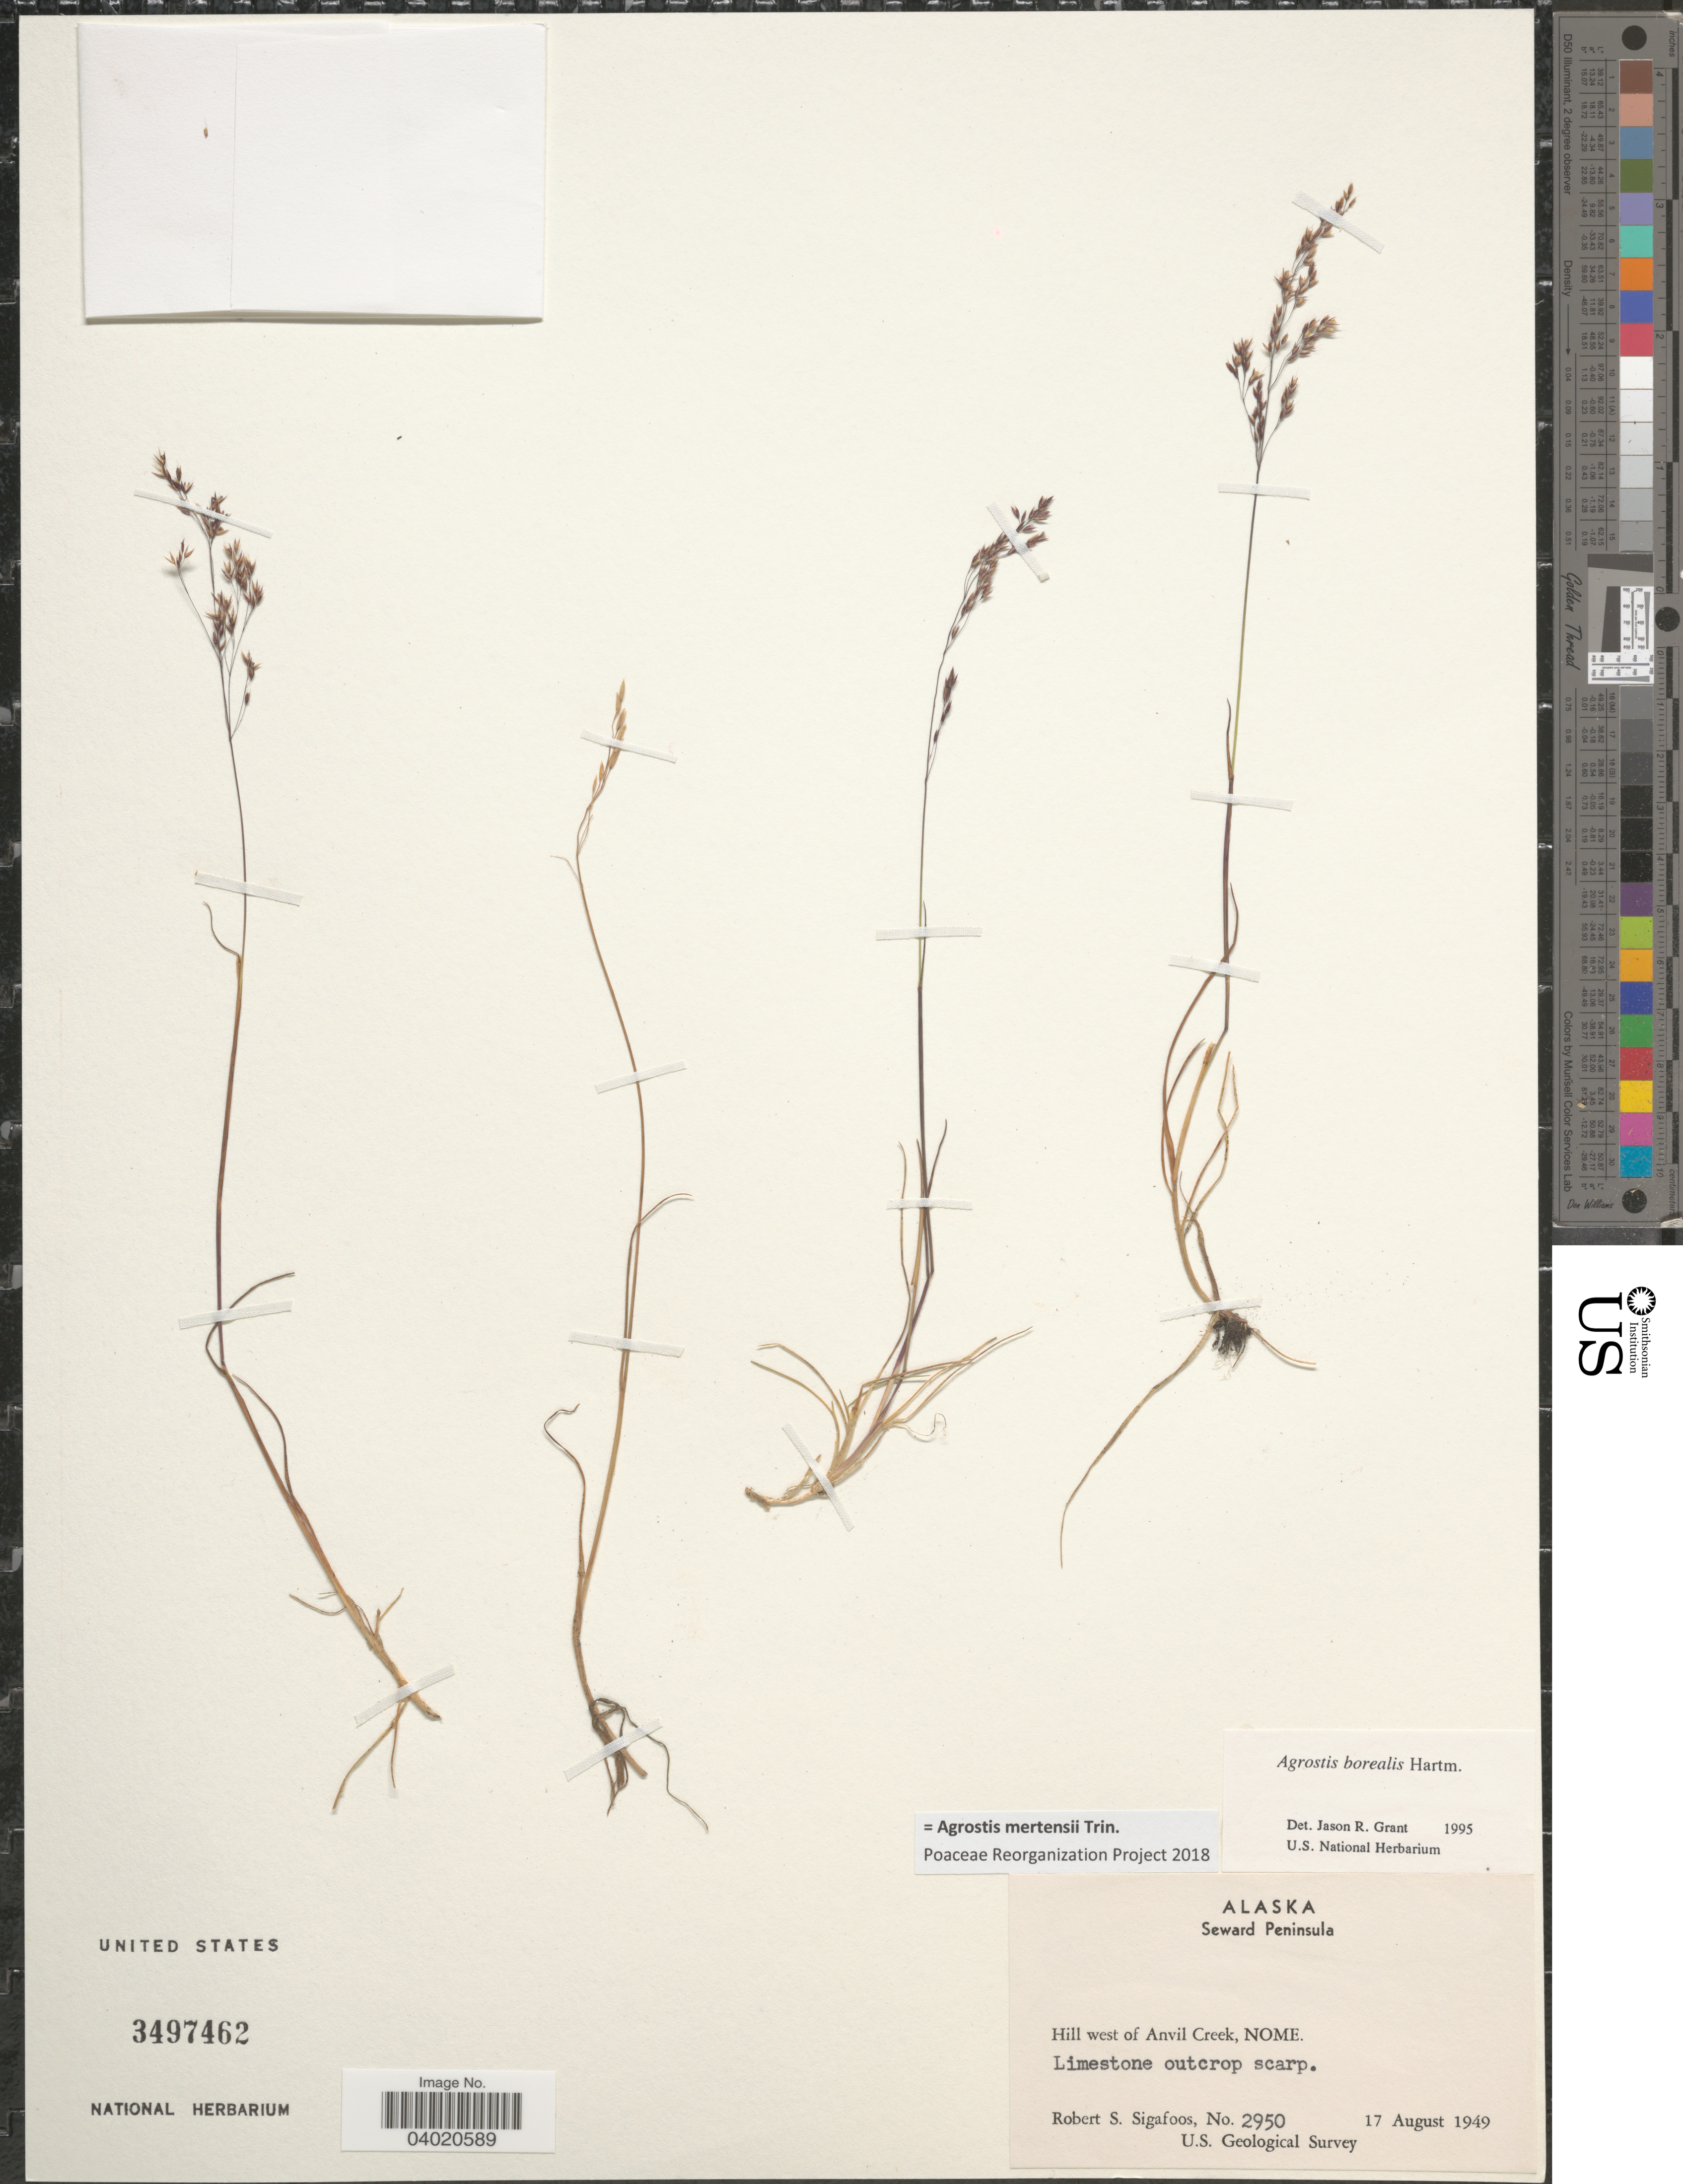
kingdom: Plantae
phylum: Tracheophyta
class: Liliopsida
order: Poales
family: Poaceae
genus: Agrostis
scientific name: Agrostis mertensii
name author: Trin.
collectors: R. Sigafoos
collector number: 2950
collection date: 1949-08-17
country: United States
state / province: Alaska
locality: Seward Peninsula. Hills west of Anvil Creek, Nome.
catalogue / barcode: US 3497462